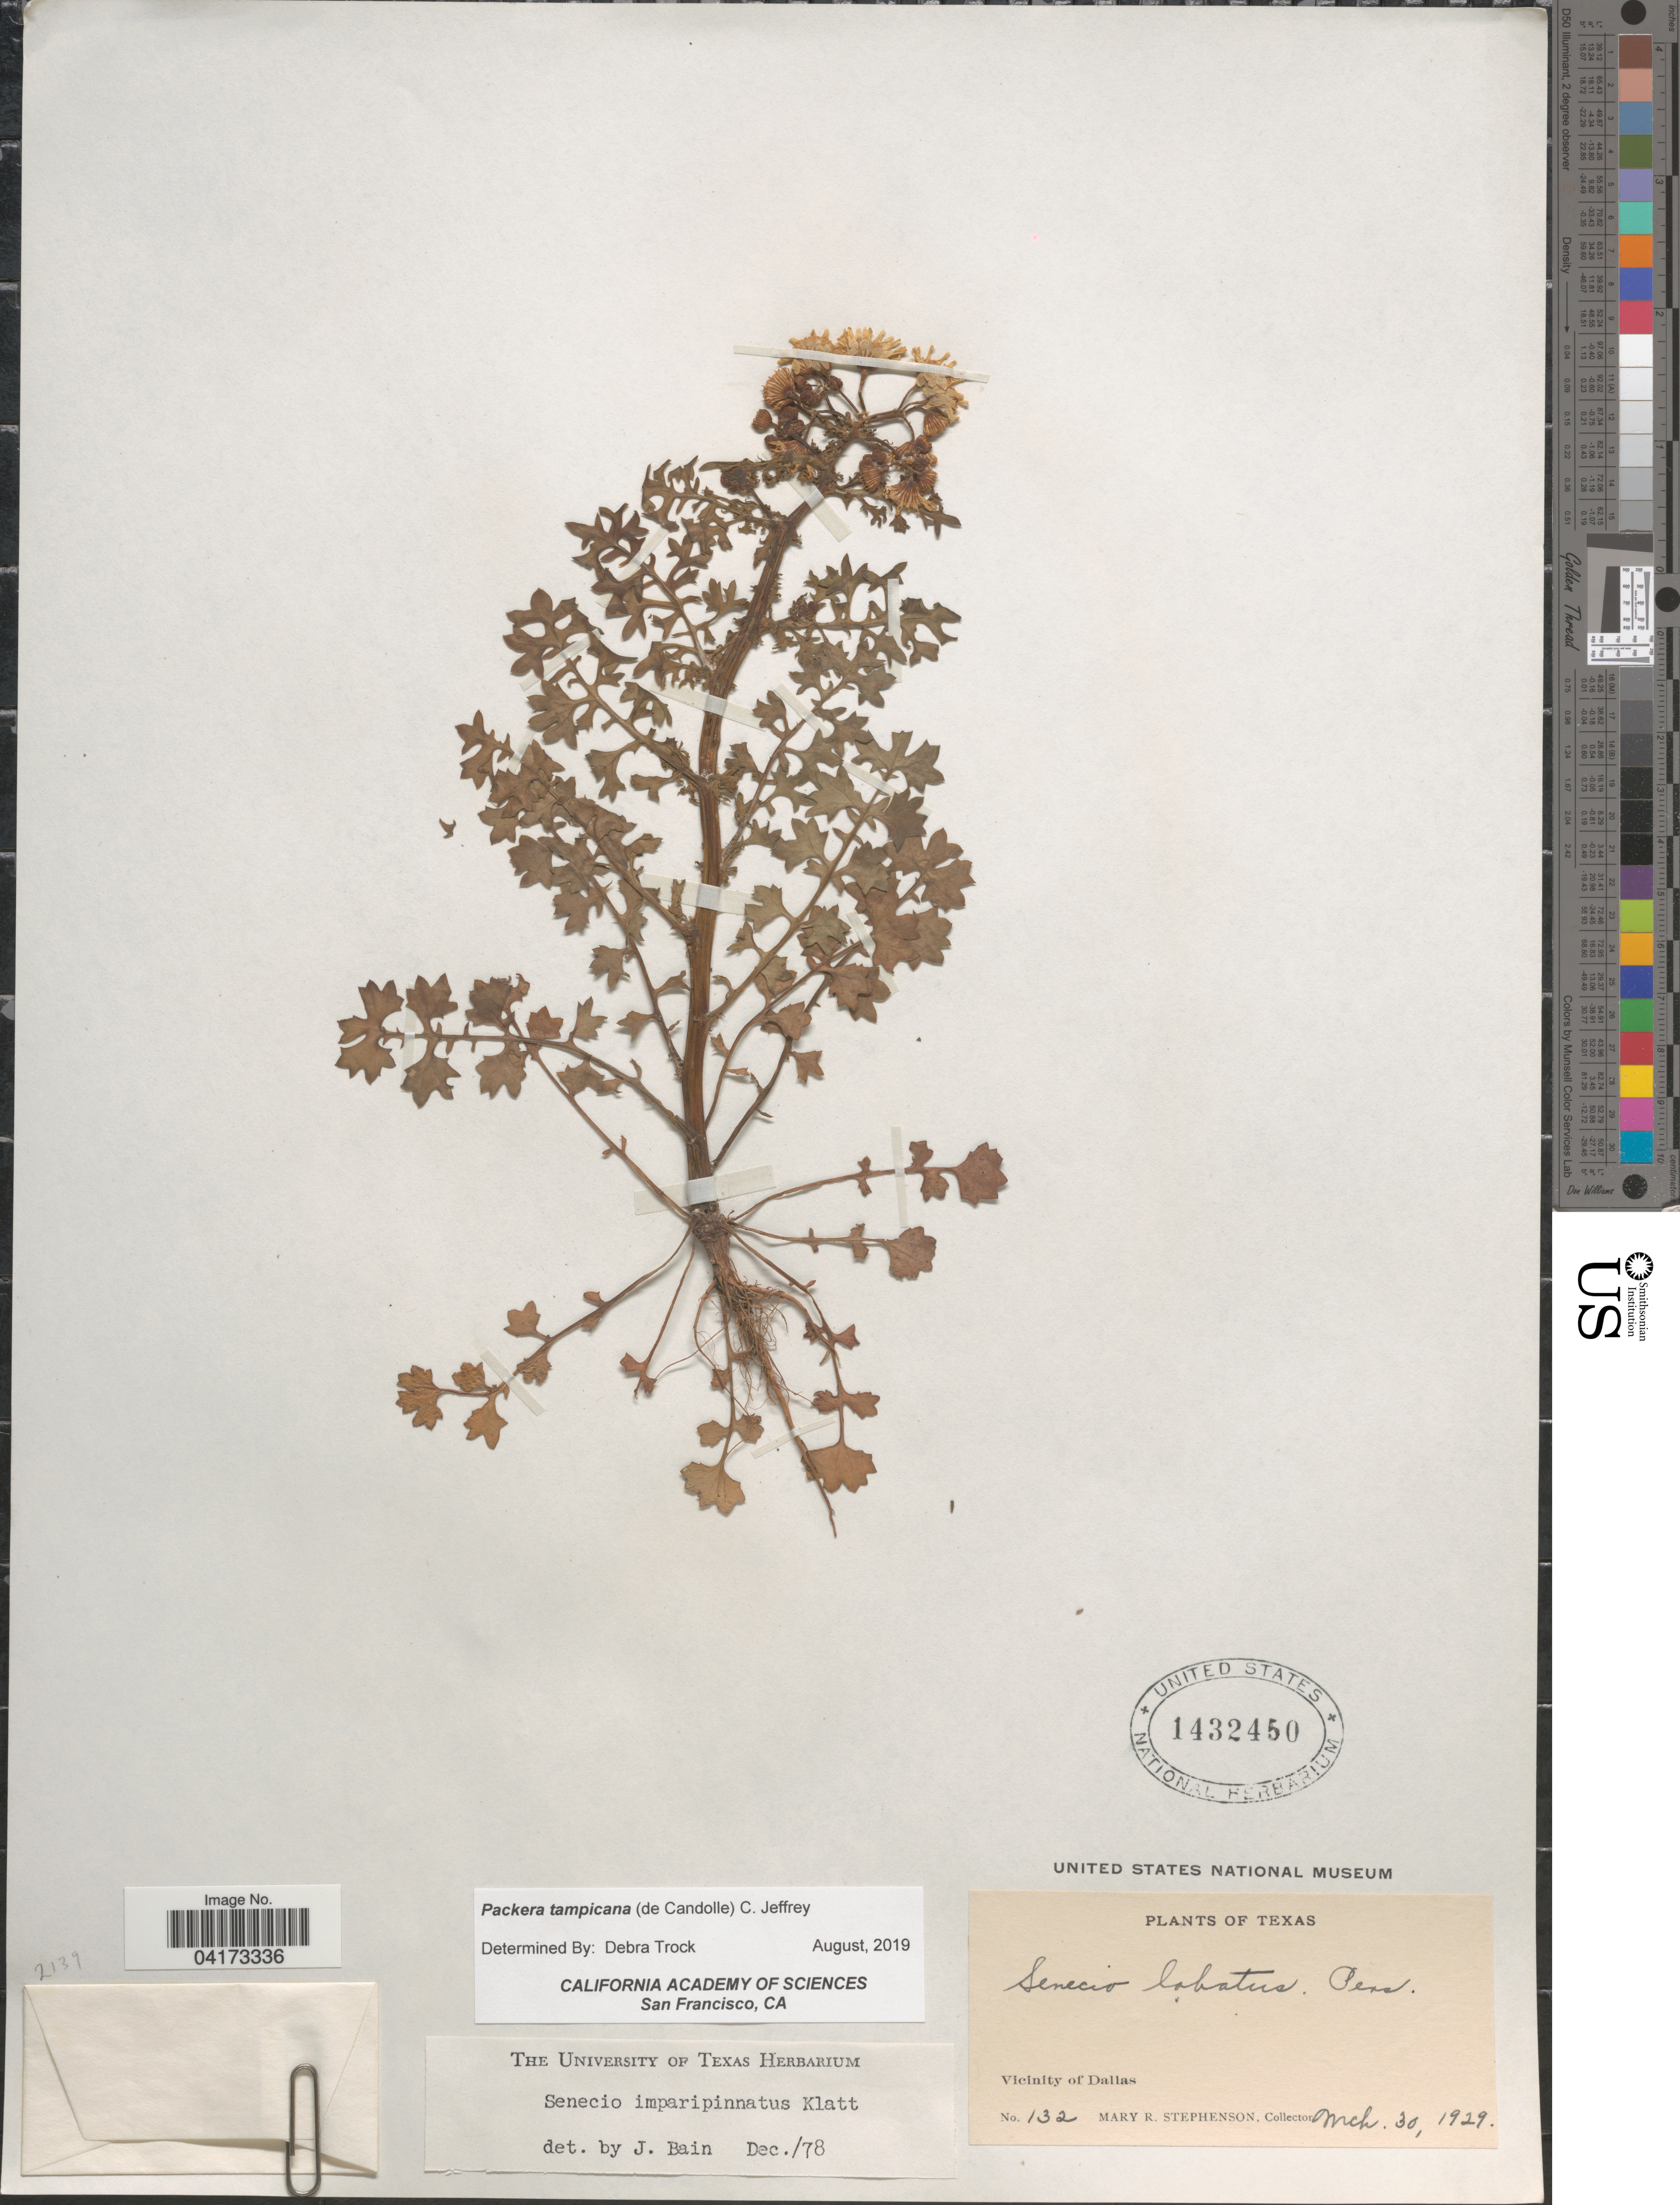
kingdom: Plantae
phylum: Tracheophyta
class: Magnoliopsida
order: Asterales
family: Asteraceae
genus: Packera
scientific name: Packera tampicana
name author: (DC.) C. Jeffrey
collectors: M. Stephenson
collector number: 132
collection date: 1929-03-30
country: United States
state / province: Texas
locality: Vicinity of Dallas.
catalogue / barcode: US 1432450